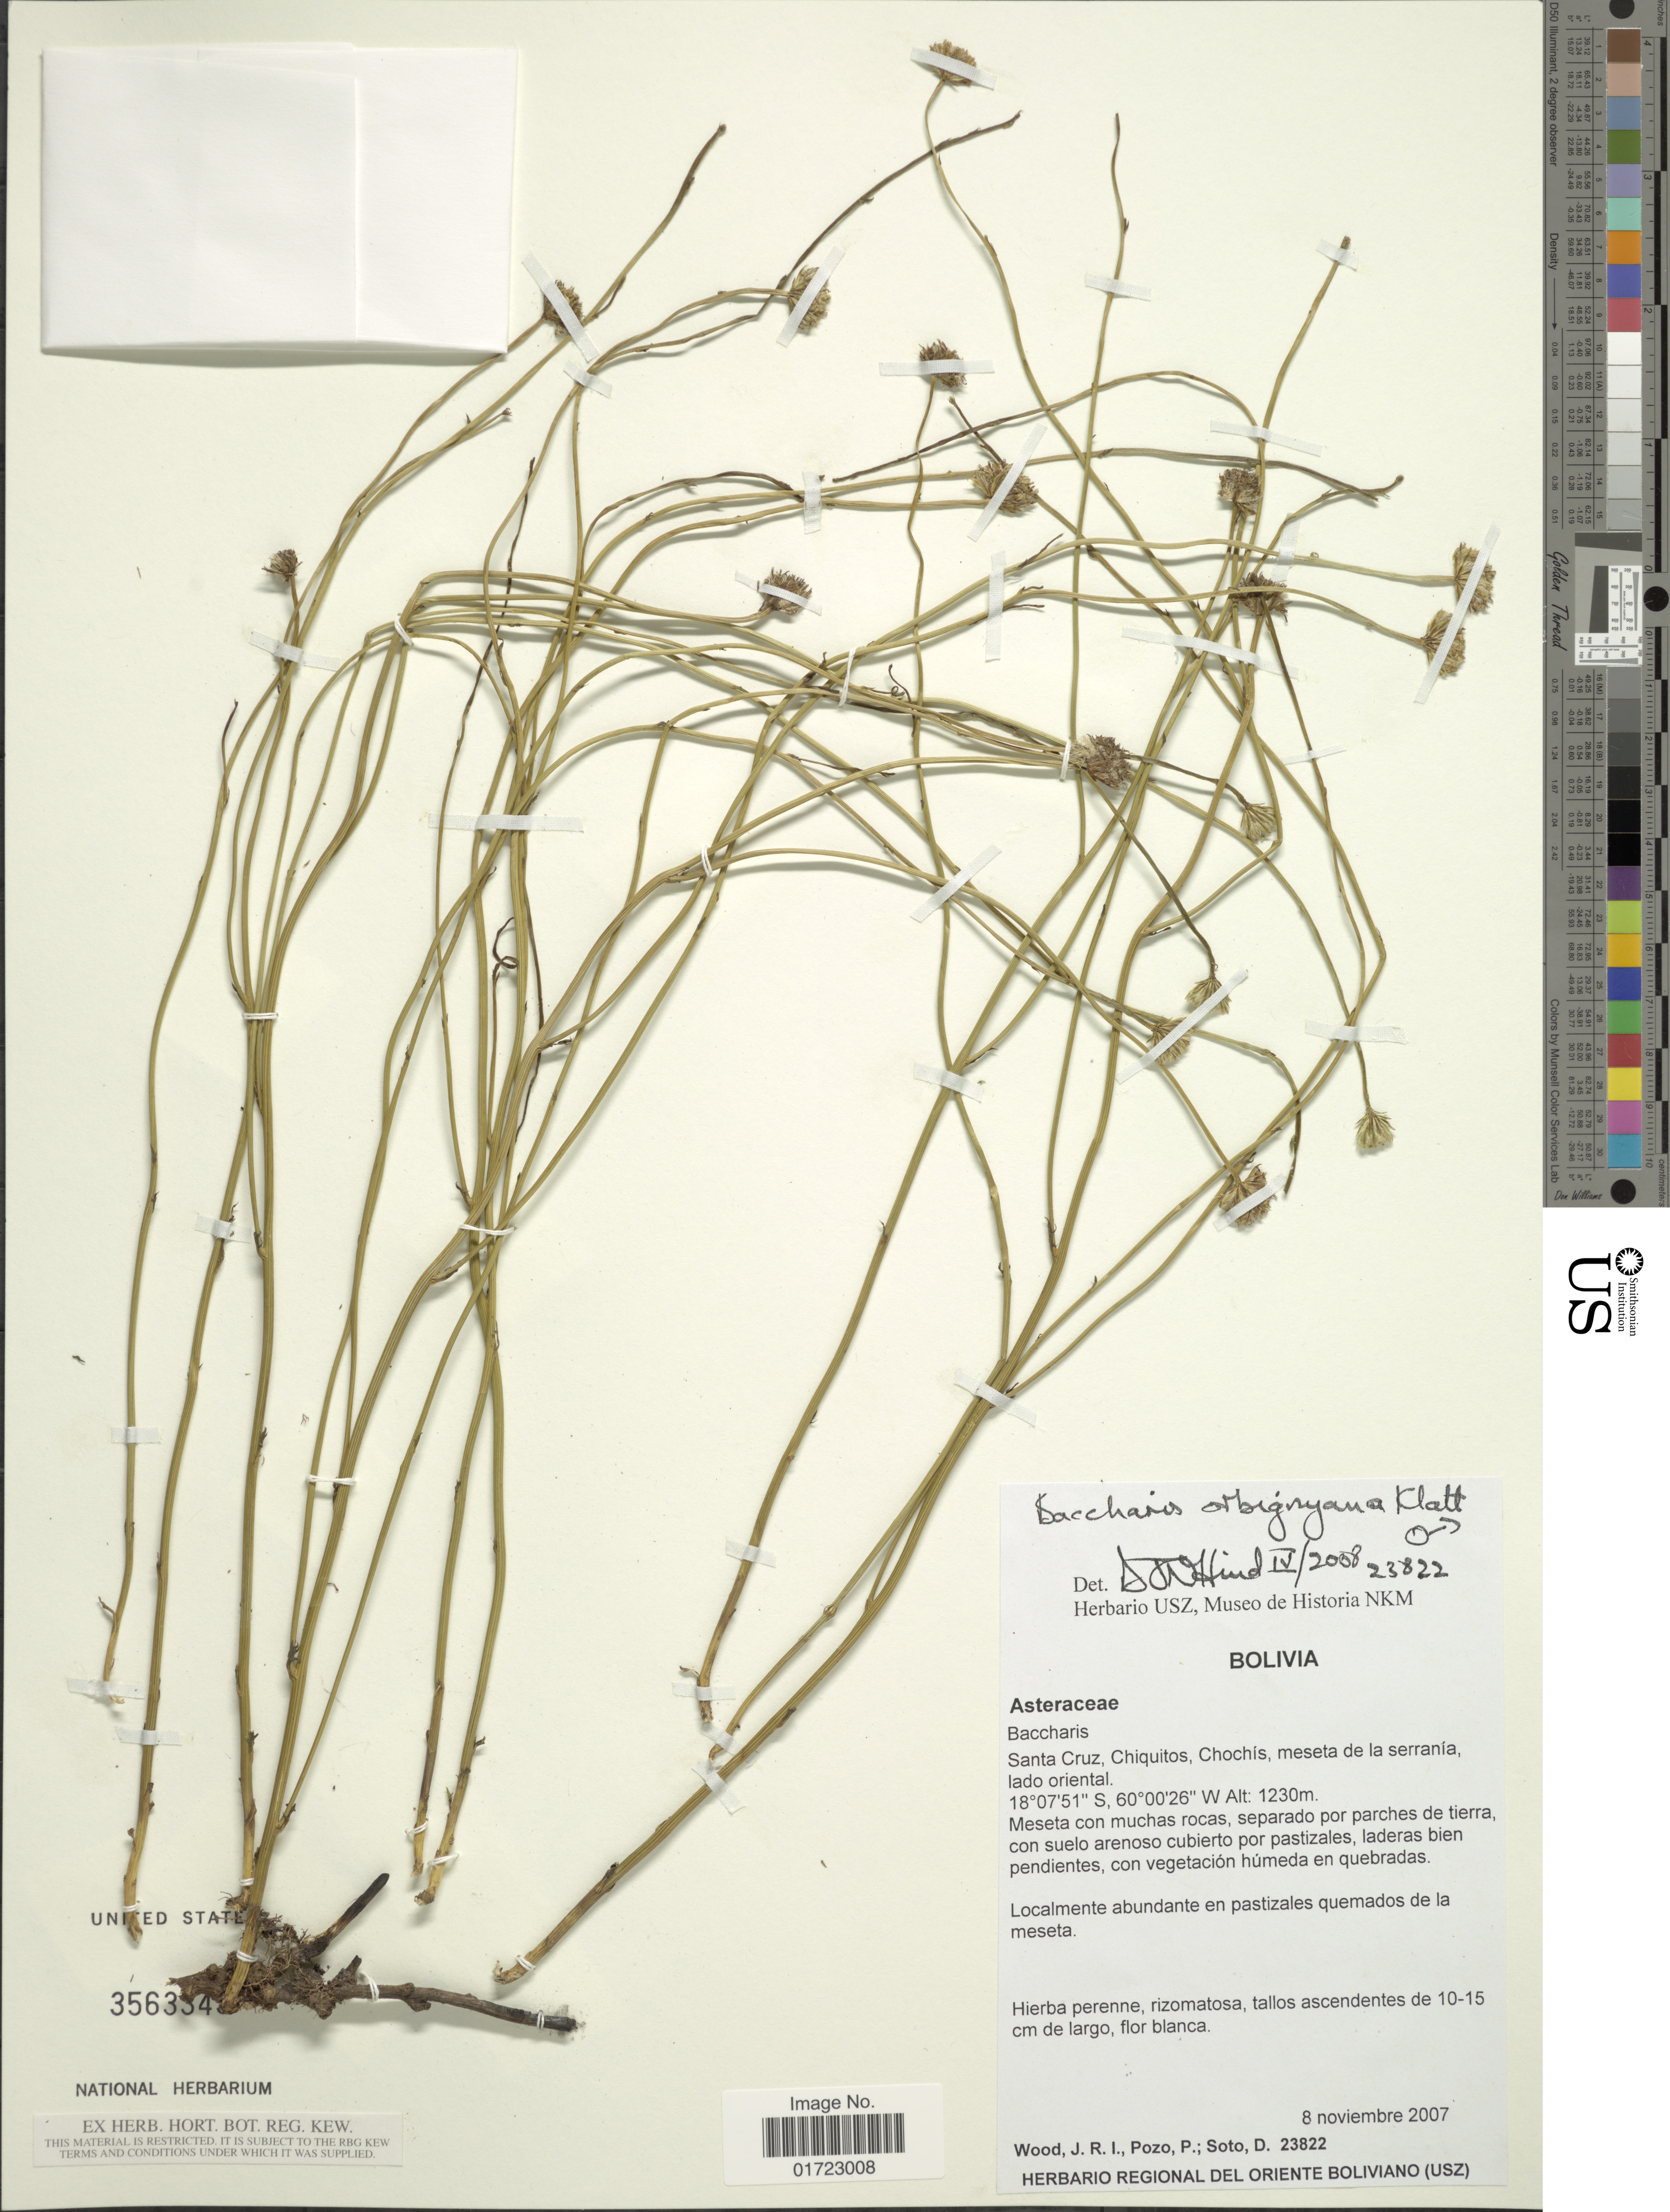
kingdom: Plantae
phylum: Tracheophyta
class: Magnoliopsida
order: Asterales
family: Asteraceae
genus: Baccharis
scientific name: Baccharis orbignyana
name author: Klatt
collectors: J. R. I. Wood, P. Pozo & D. Soto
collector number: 23822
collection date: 2007-11-08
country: Bolivia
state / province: Santa Cruz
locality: Chiquitos, Chochis, meseta de la serranía, lado oriental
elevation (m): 1230